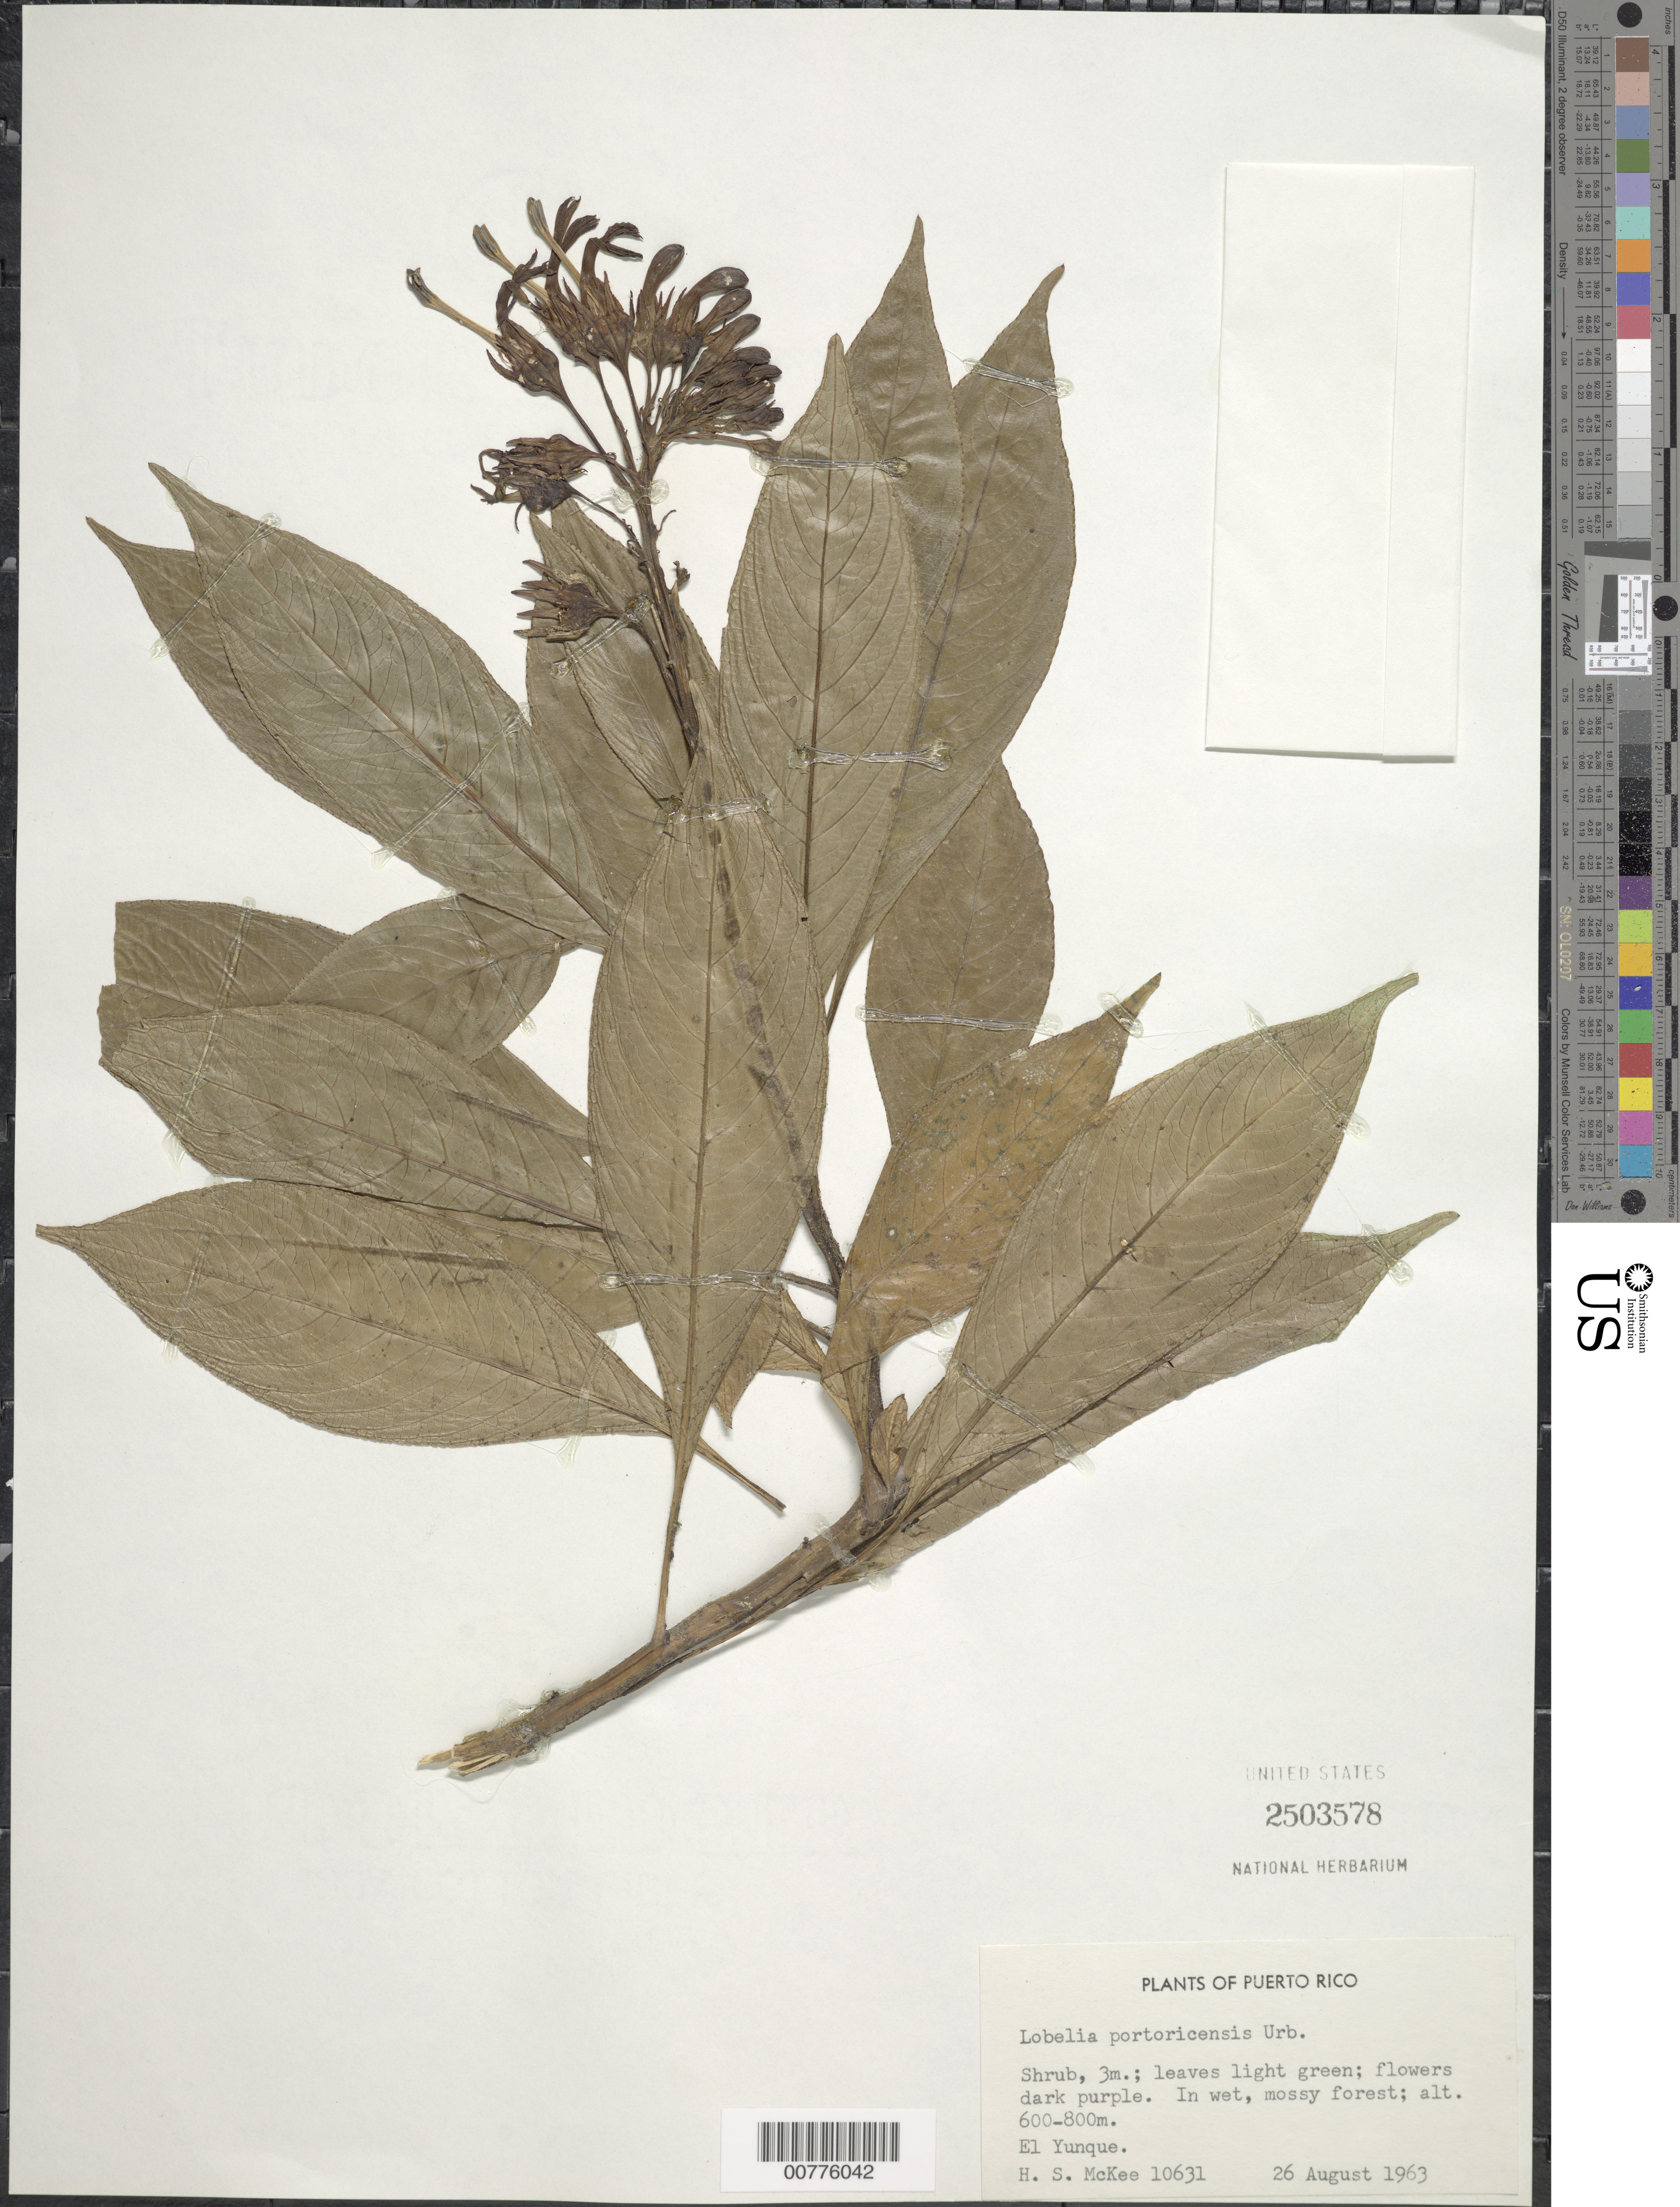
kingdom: Plantae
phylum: Tracheophyta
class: Magnoliopsida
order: Asterales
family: Campanulaceae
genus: Lobelia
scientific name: Lobelia portoricensis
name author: (Vatke) Urb.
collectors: H. S. McKee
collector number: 10631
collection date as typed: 26 Aug 1963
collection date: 1963-08-26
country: Puerto Rico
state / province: Río Grande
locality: El Yunque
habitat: Wet, mossy forest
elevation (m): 600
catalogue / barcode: US 2503578